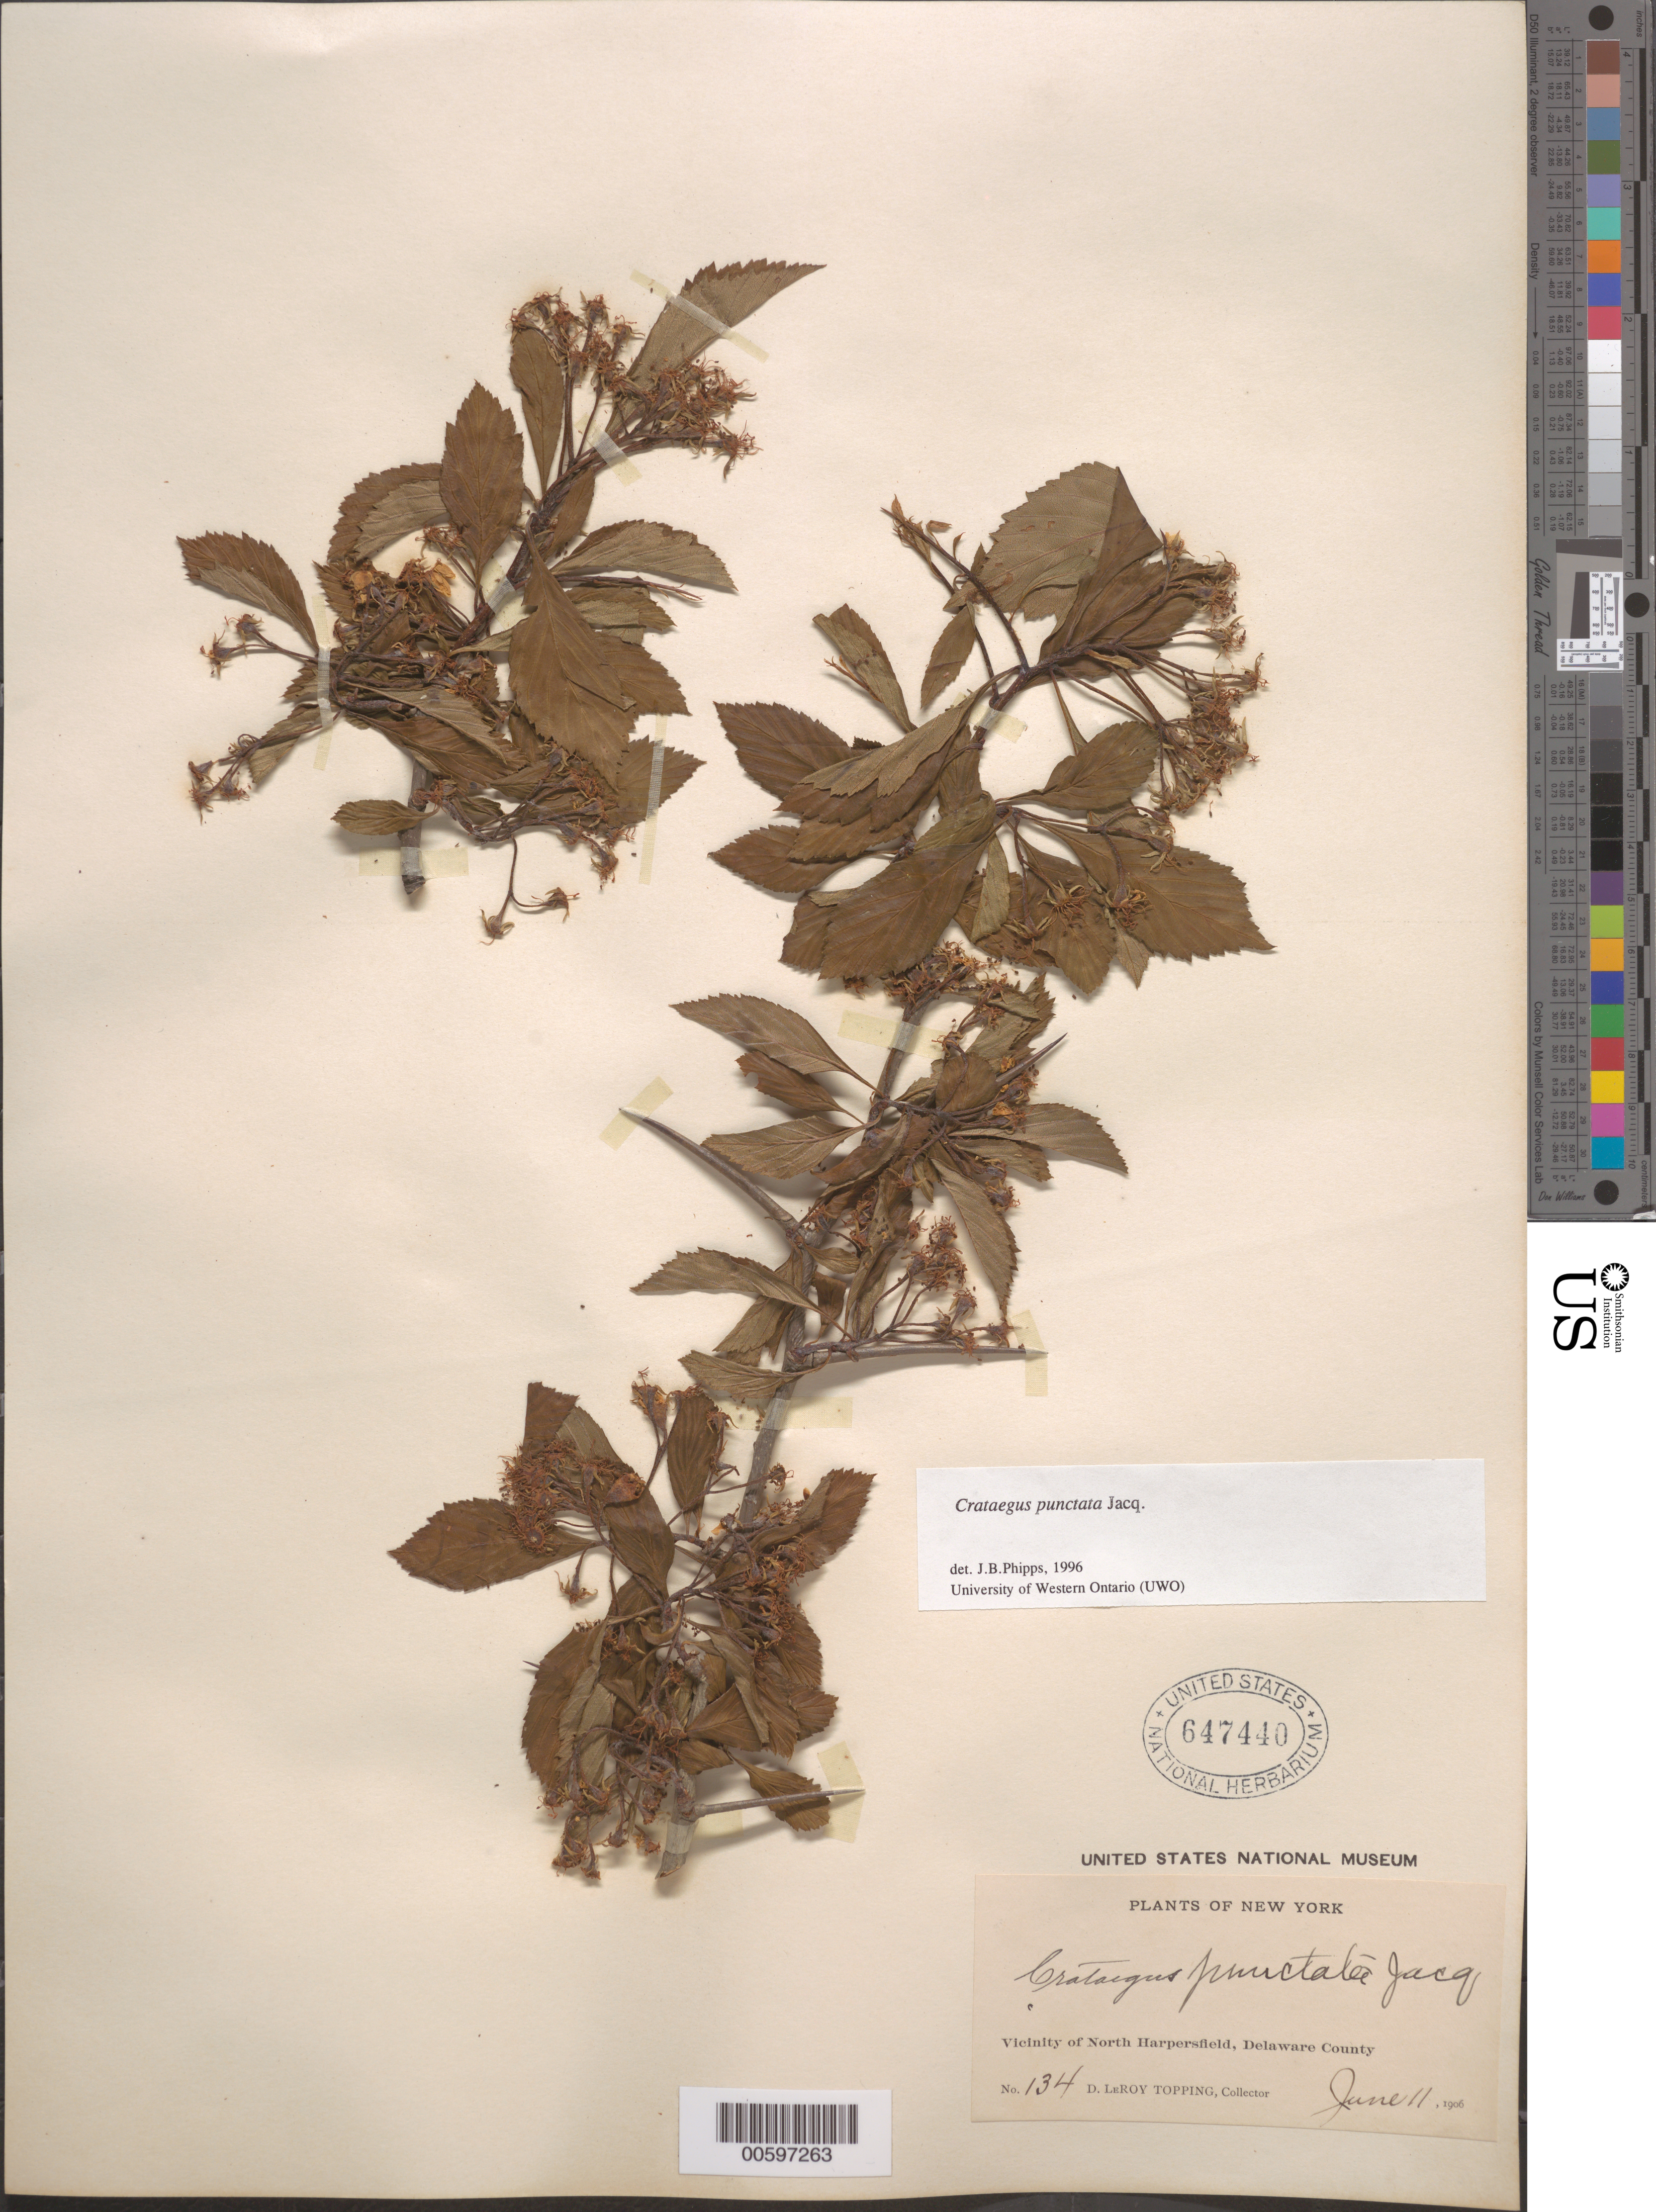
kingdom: Plantae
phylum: Tracheophyta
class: Magnoliopsida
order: Rosales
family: Rosaceae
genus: Crataegus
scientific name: Crataegus punctata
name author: Jacq.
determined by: Phipps, James B., (UWO), University of Western Ontario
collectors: D. L. Topping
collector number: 134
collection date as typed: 11 Jun 1906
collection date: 1906-06-11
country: United States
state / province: New York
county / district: Delaware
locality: Vicinity of North Harpersfield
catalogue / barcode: US 647440